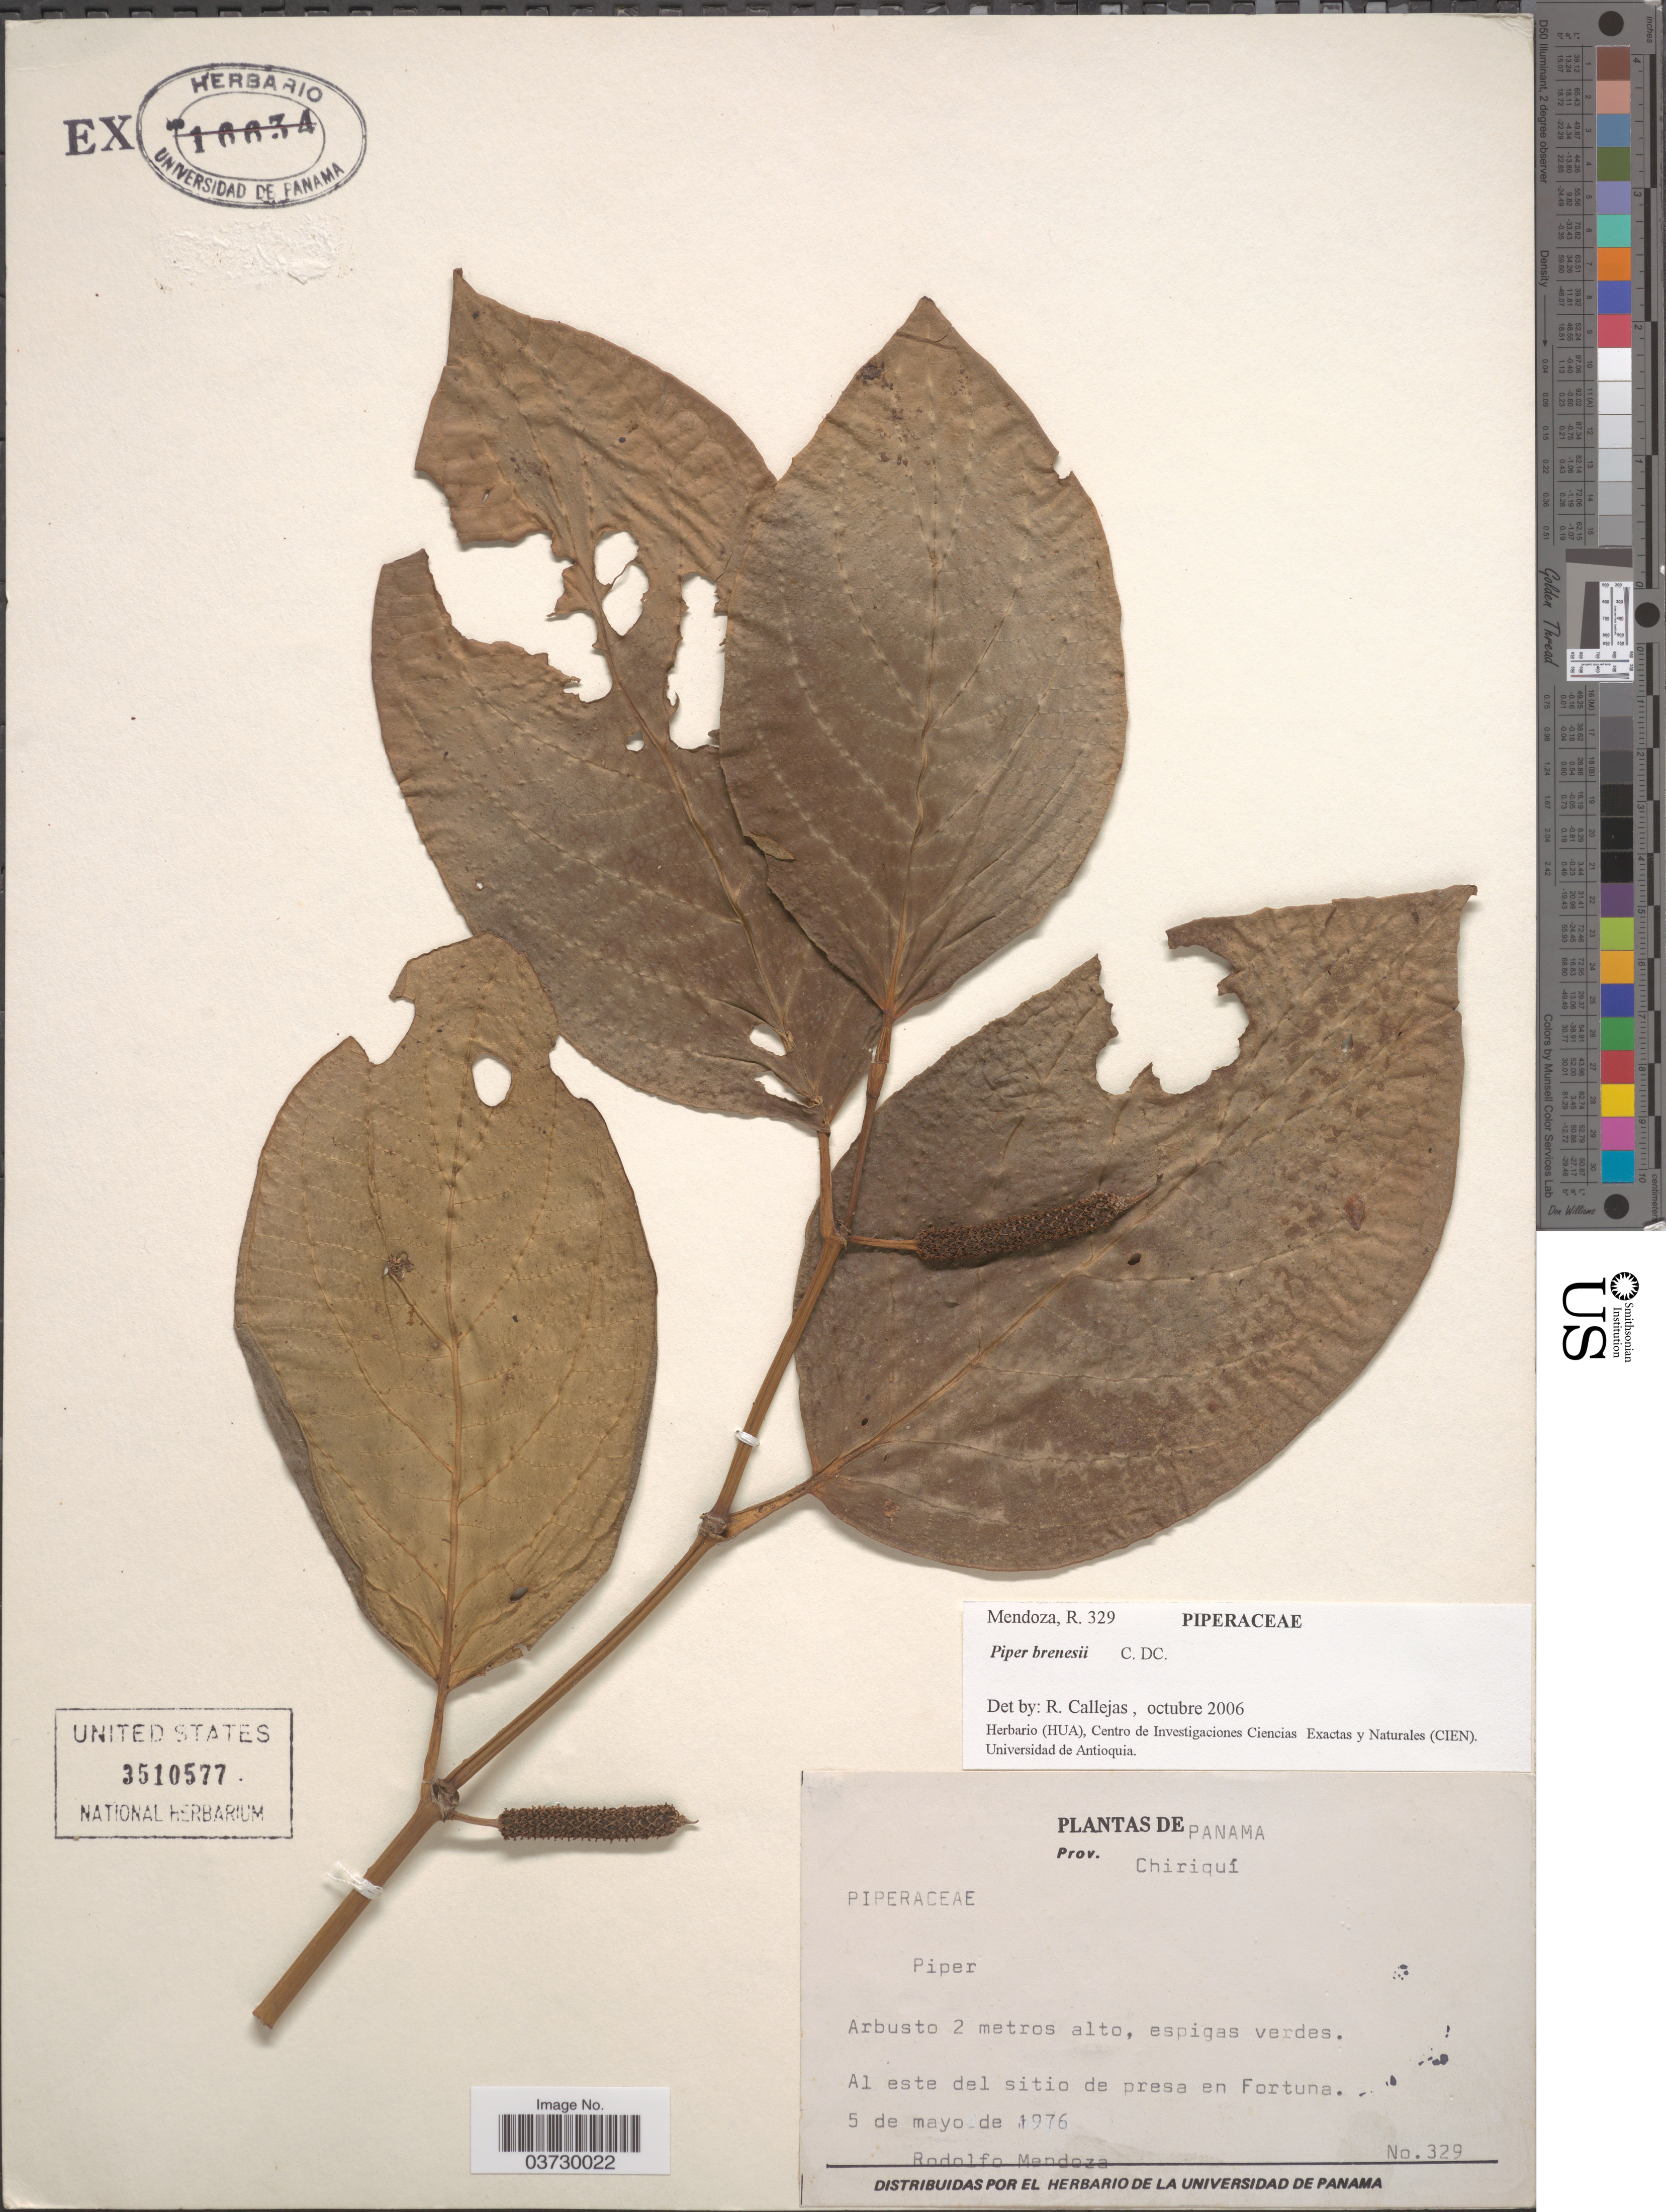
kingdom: Plantae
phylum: Tracheophyta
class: Magnoliopsida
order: Piperales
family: Piperaceae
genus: Piper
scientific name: Piper brenesii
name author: C. DC.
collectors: R. Mendoza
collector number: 329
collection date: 1976-05-05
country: Panama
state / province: Chiriqui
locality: Al este del sitio de presa en Fortuna.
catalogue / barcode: US 3510577